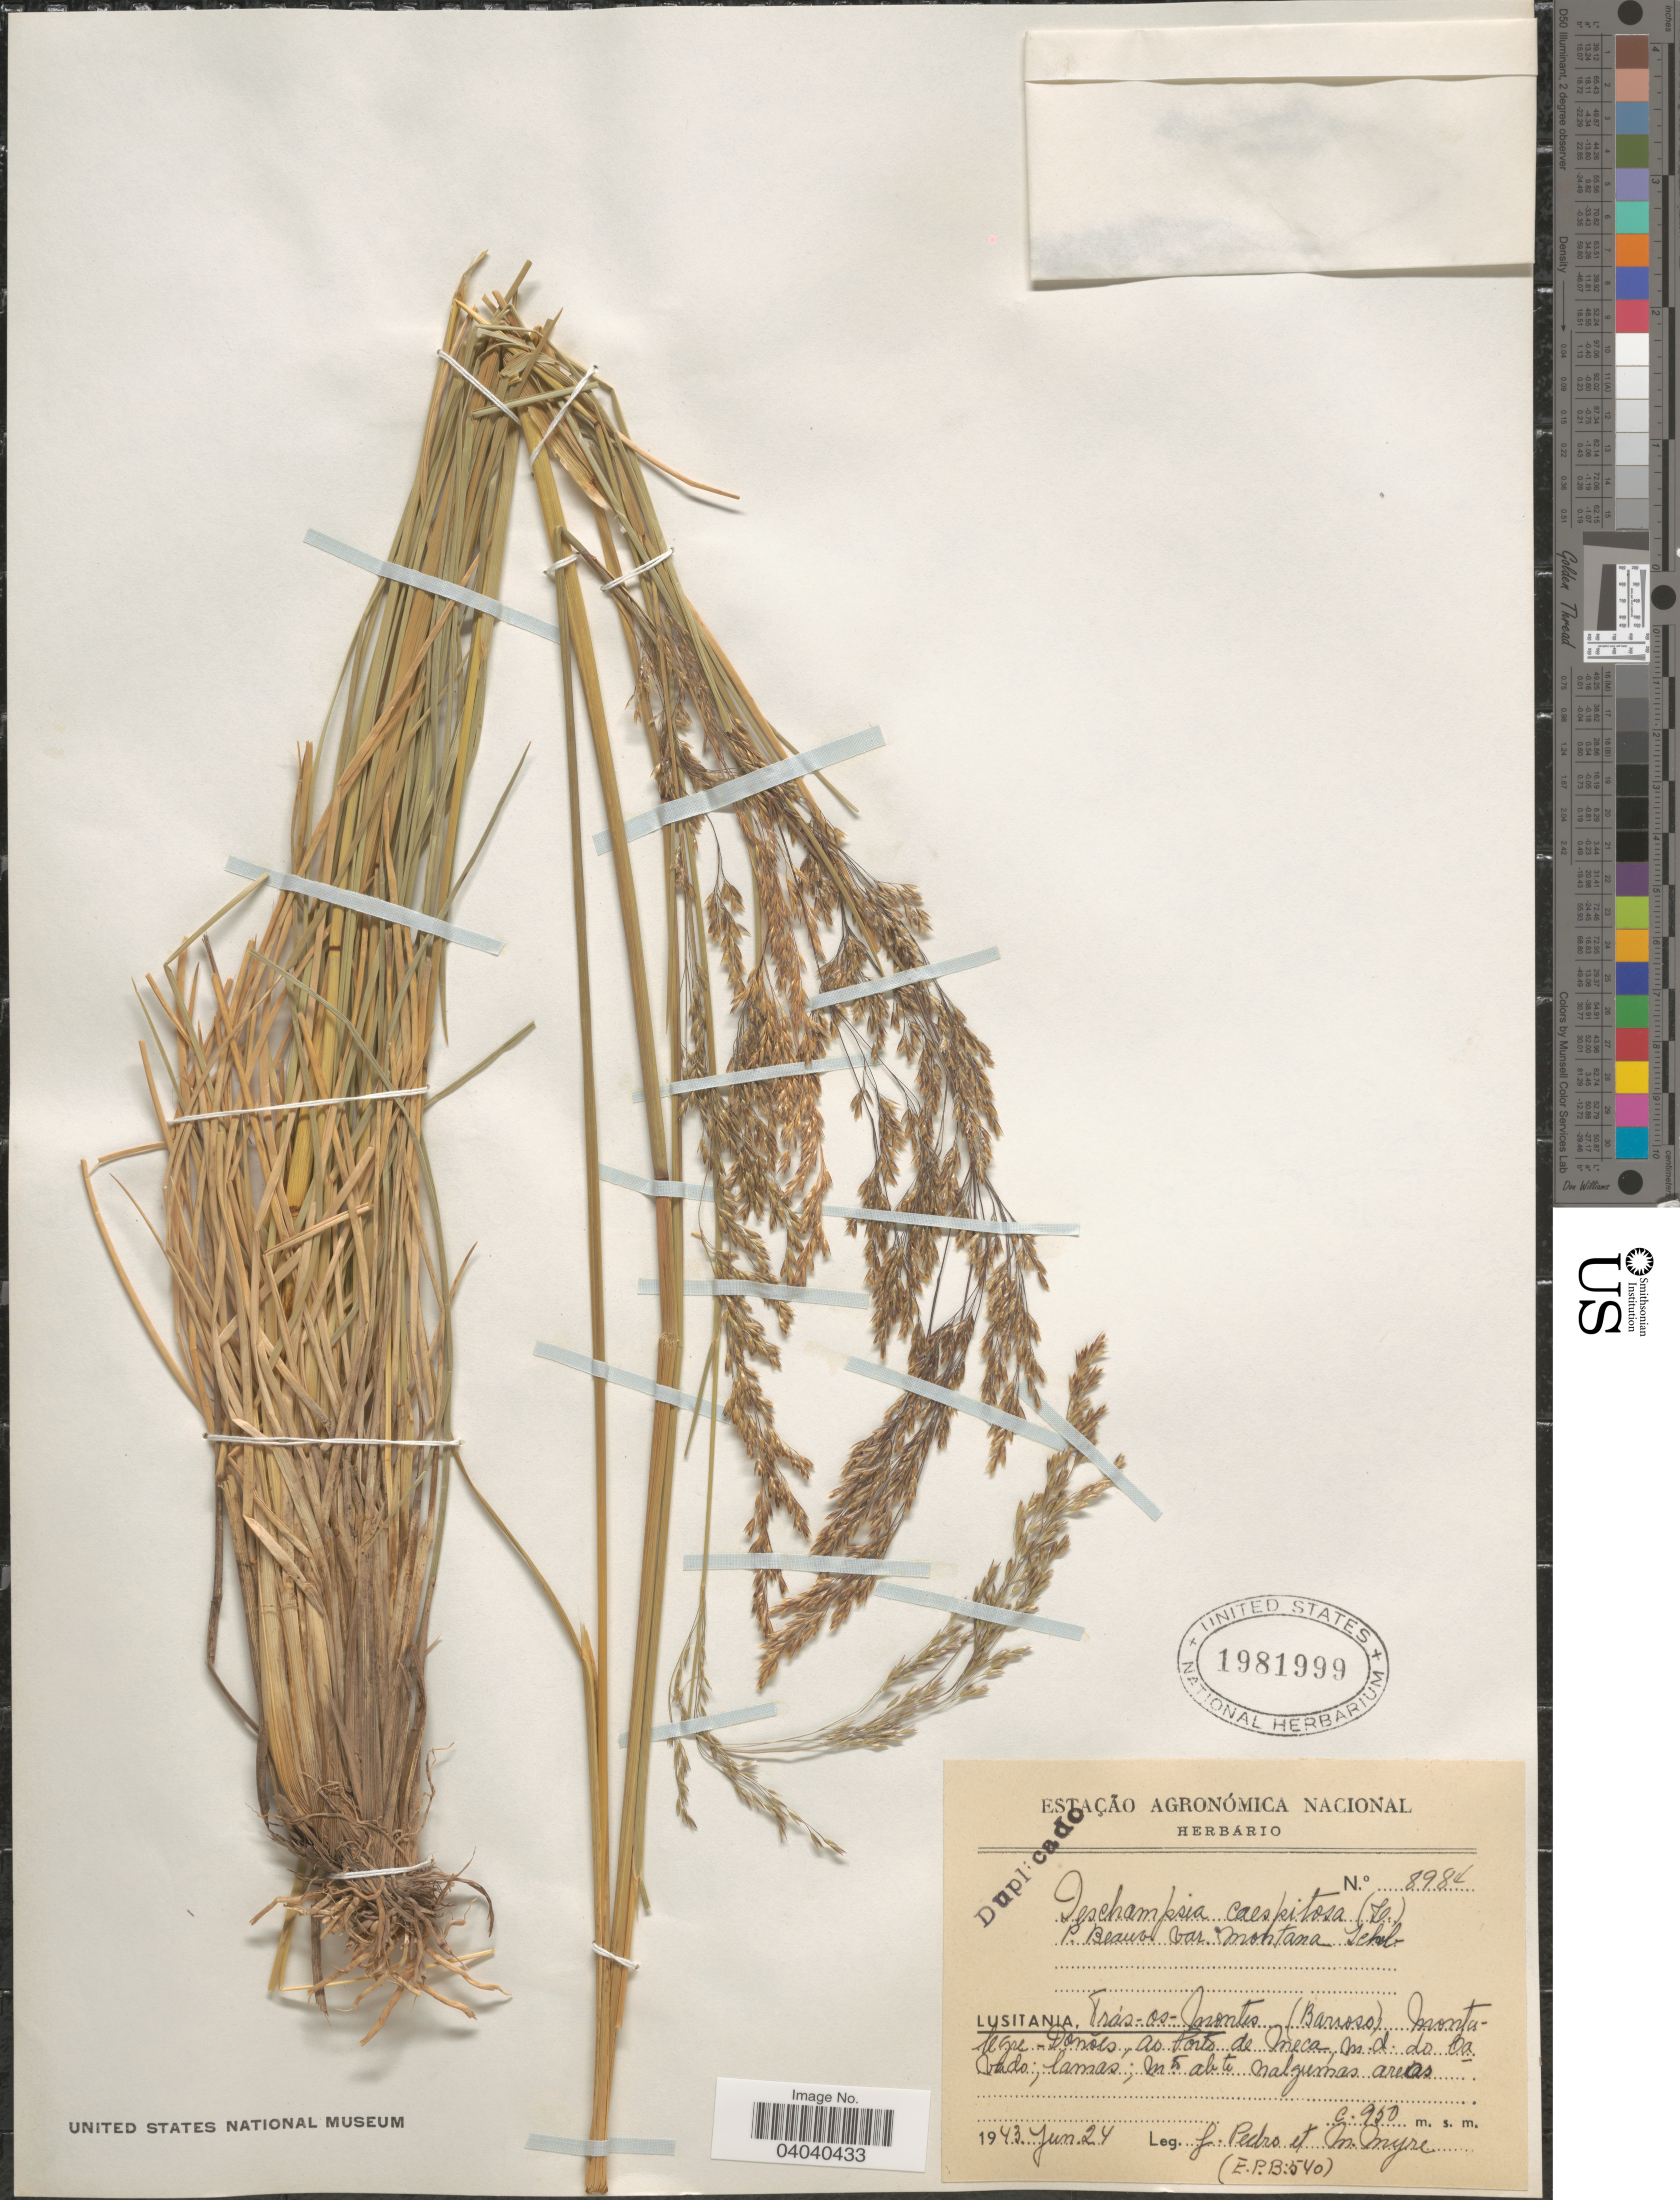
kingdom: Plantae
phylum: Tracheophyta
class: Liliopsida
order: Poales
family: Poaceae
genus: Deschampsia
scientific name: Deschampsia cespitosa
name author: (L.) P. Beauv.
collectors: J. Pedro & Myre, M.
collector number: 8984*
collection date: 1943-06-24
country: Portugal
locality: Lusitania. Tras-os-Montes (Barroso). Montalegre-Donses, au Porto de Meca, m.d. do Oavado. [interpreted]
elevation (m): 950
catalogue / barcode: US 1981999